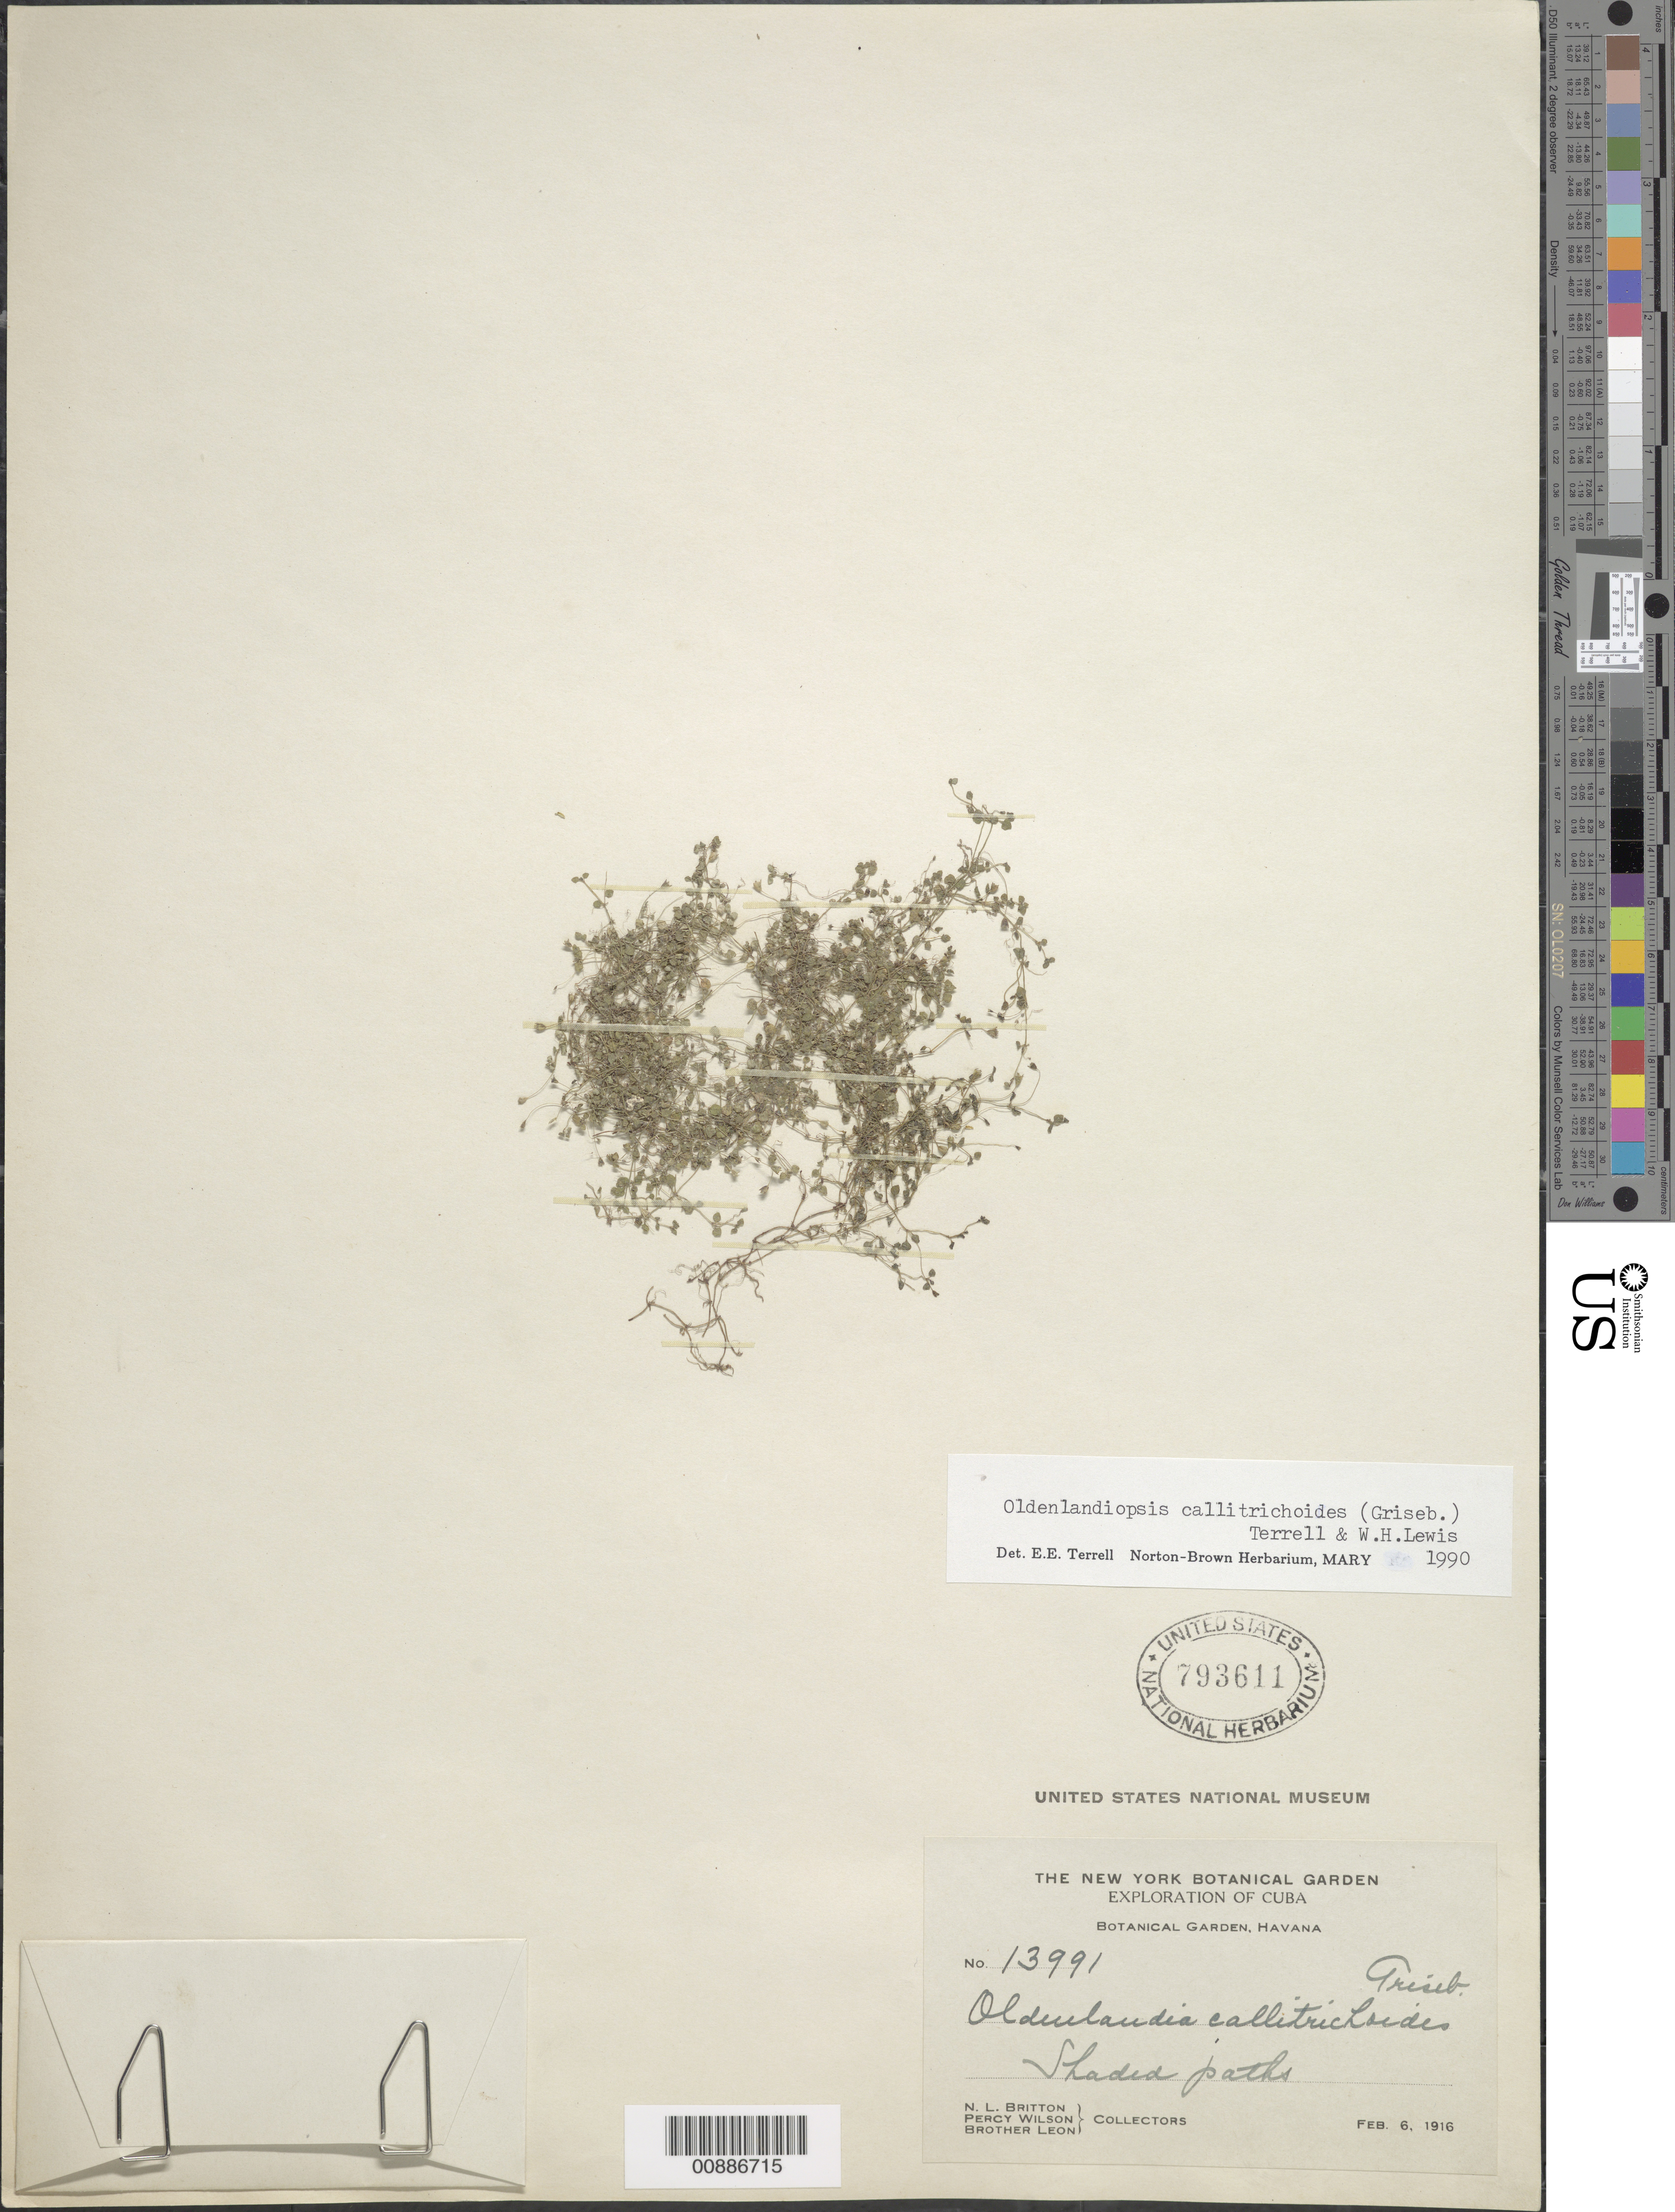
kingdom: Plantae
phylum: Tracheophyta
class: Magnoliopsida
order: Gentianales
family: Rubiaceae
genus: Oldenlandiopsis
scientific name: Oldenlandiopsis callitrichoides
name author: (Griseb.) Terrell & W.H. Lewis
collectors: N. Britton, P. Wilson & Bro. León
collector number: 13991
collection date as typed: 06 Feb 1916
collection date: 1916-02-06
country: Cuba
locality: Botanical Garden, Havana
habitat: Shaded paths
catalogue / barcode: US 793611